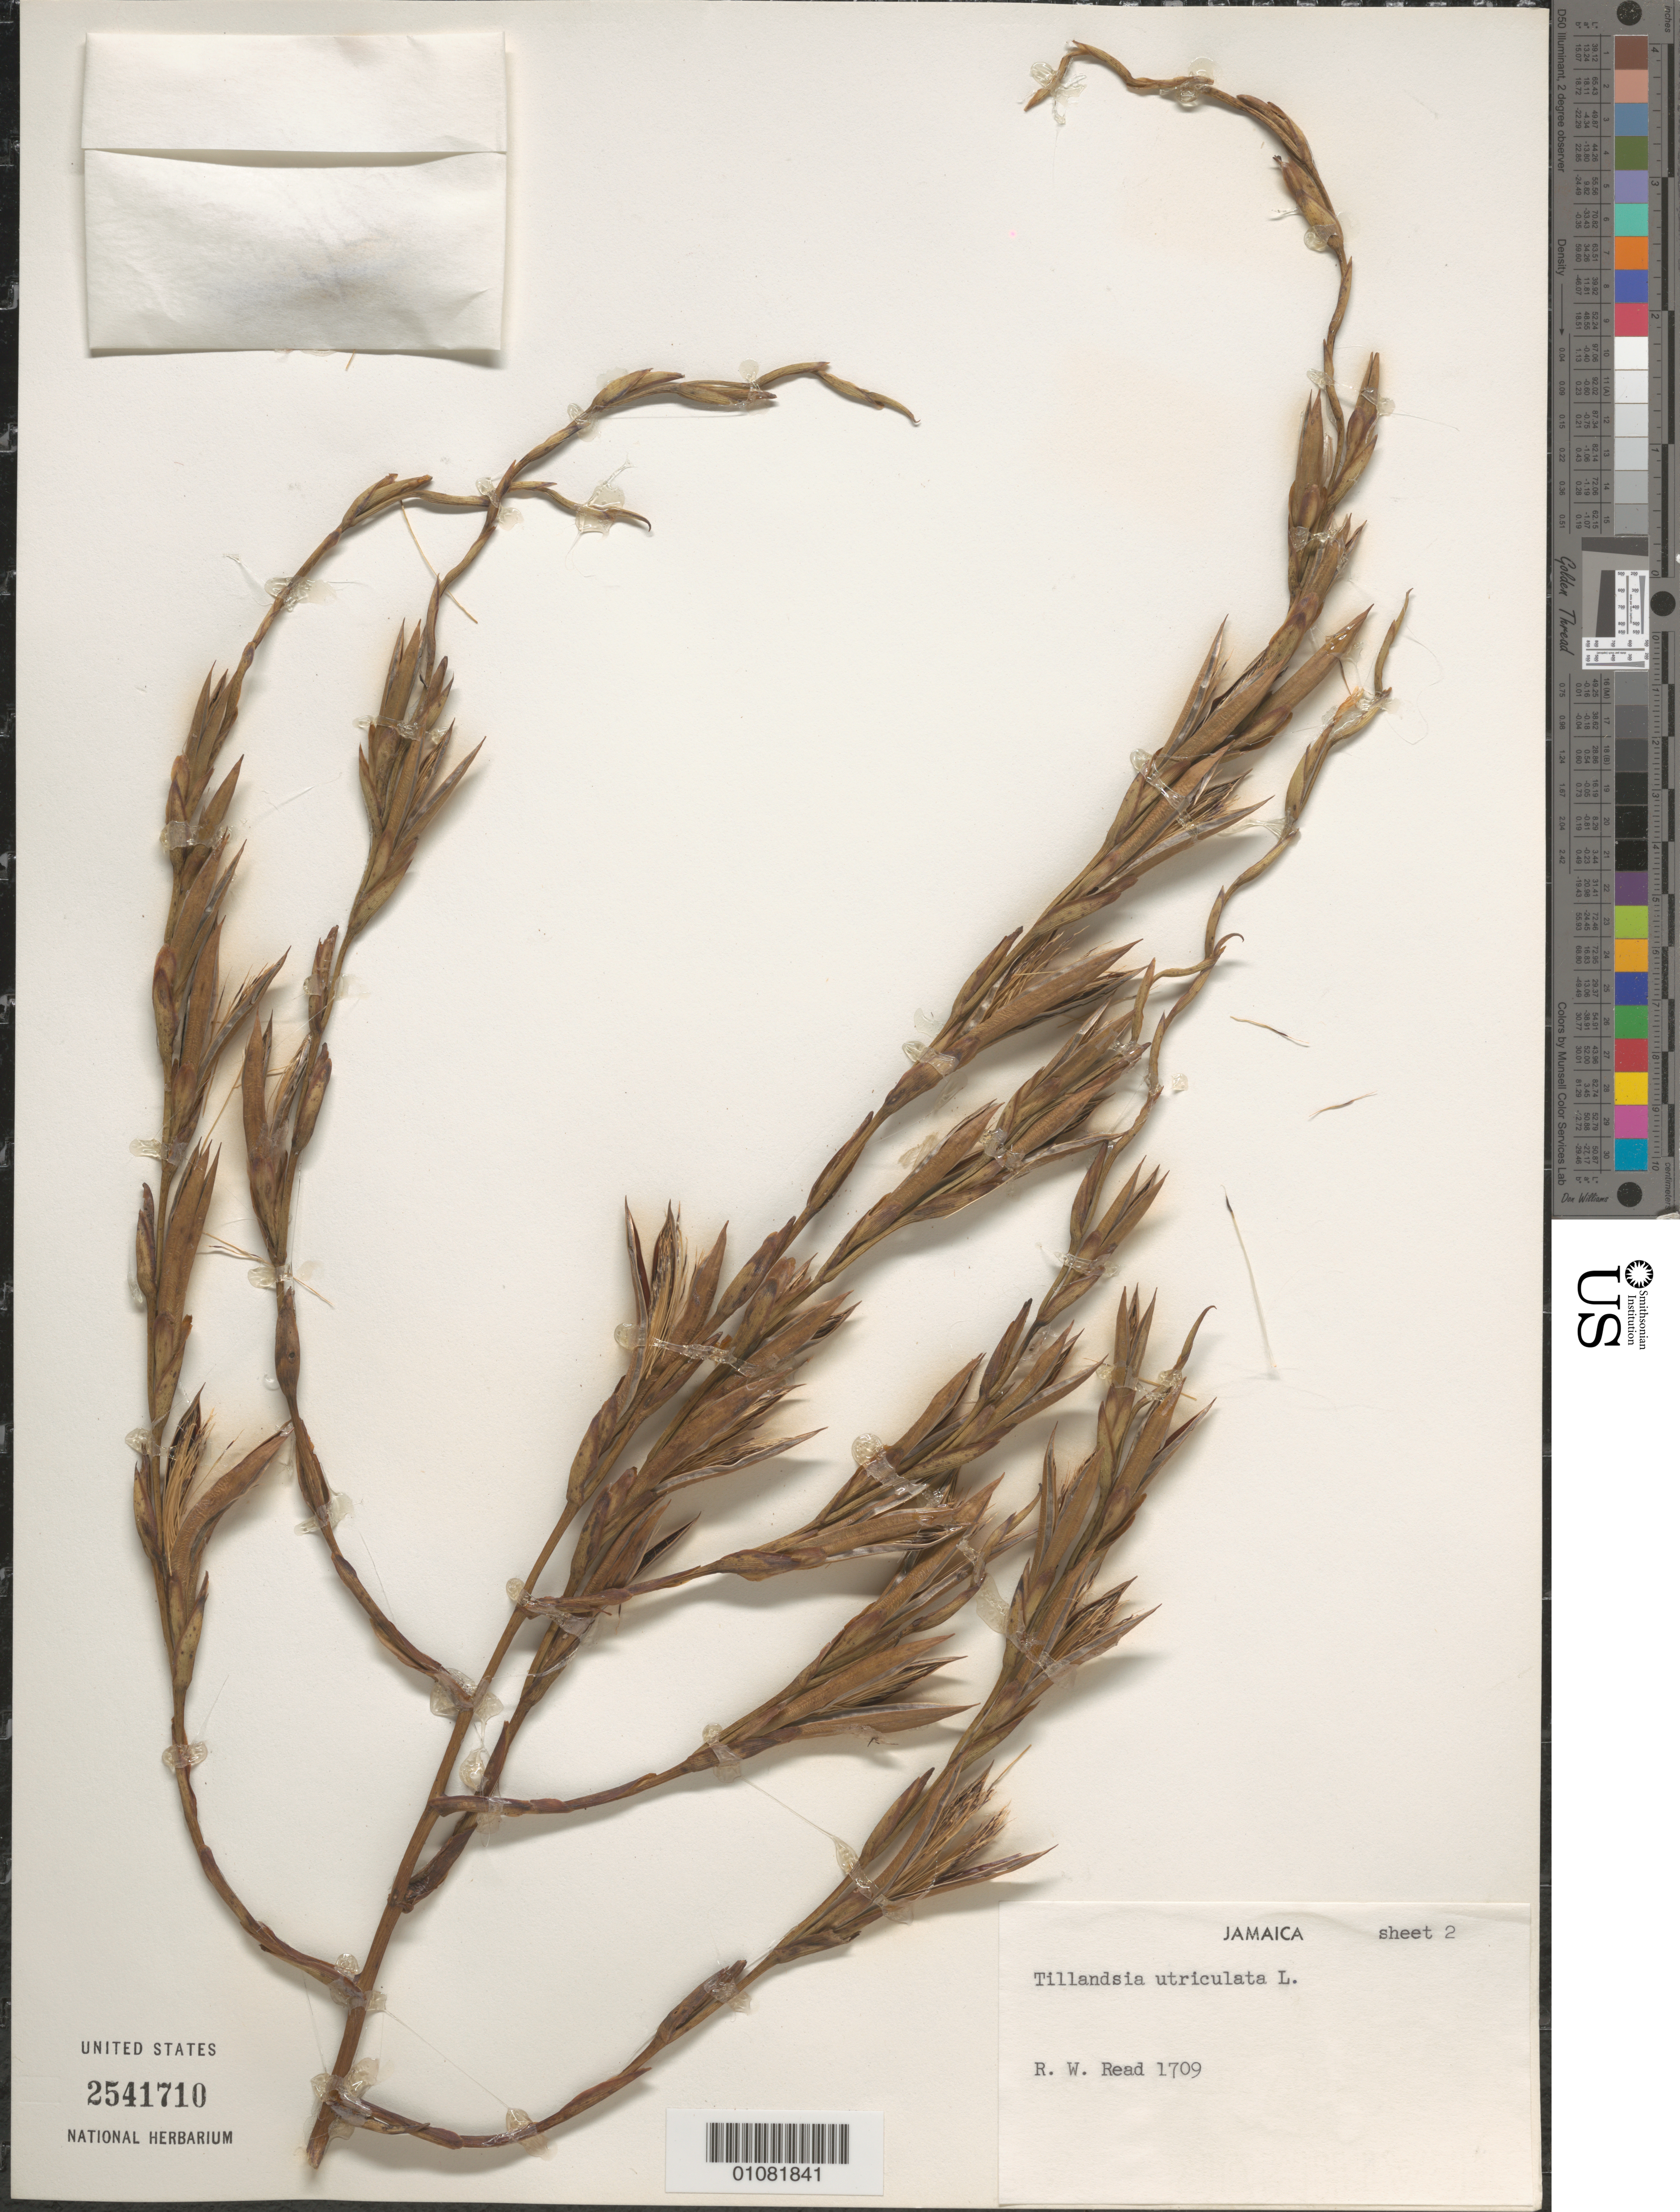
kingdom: Plantae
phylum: Tracheophyta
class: Liliopsida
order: Poales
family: Bromeliaceae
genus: Tillandsia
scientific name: Tillandsia utriculata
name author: L.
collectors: R. W. Read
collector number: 1709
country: Jamaica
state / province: Saint Ann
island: Jamaica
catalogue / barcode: US 2541710